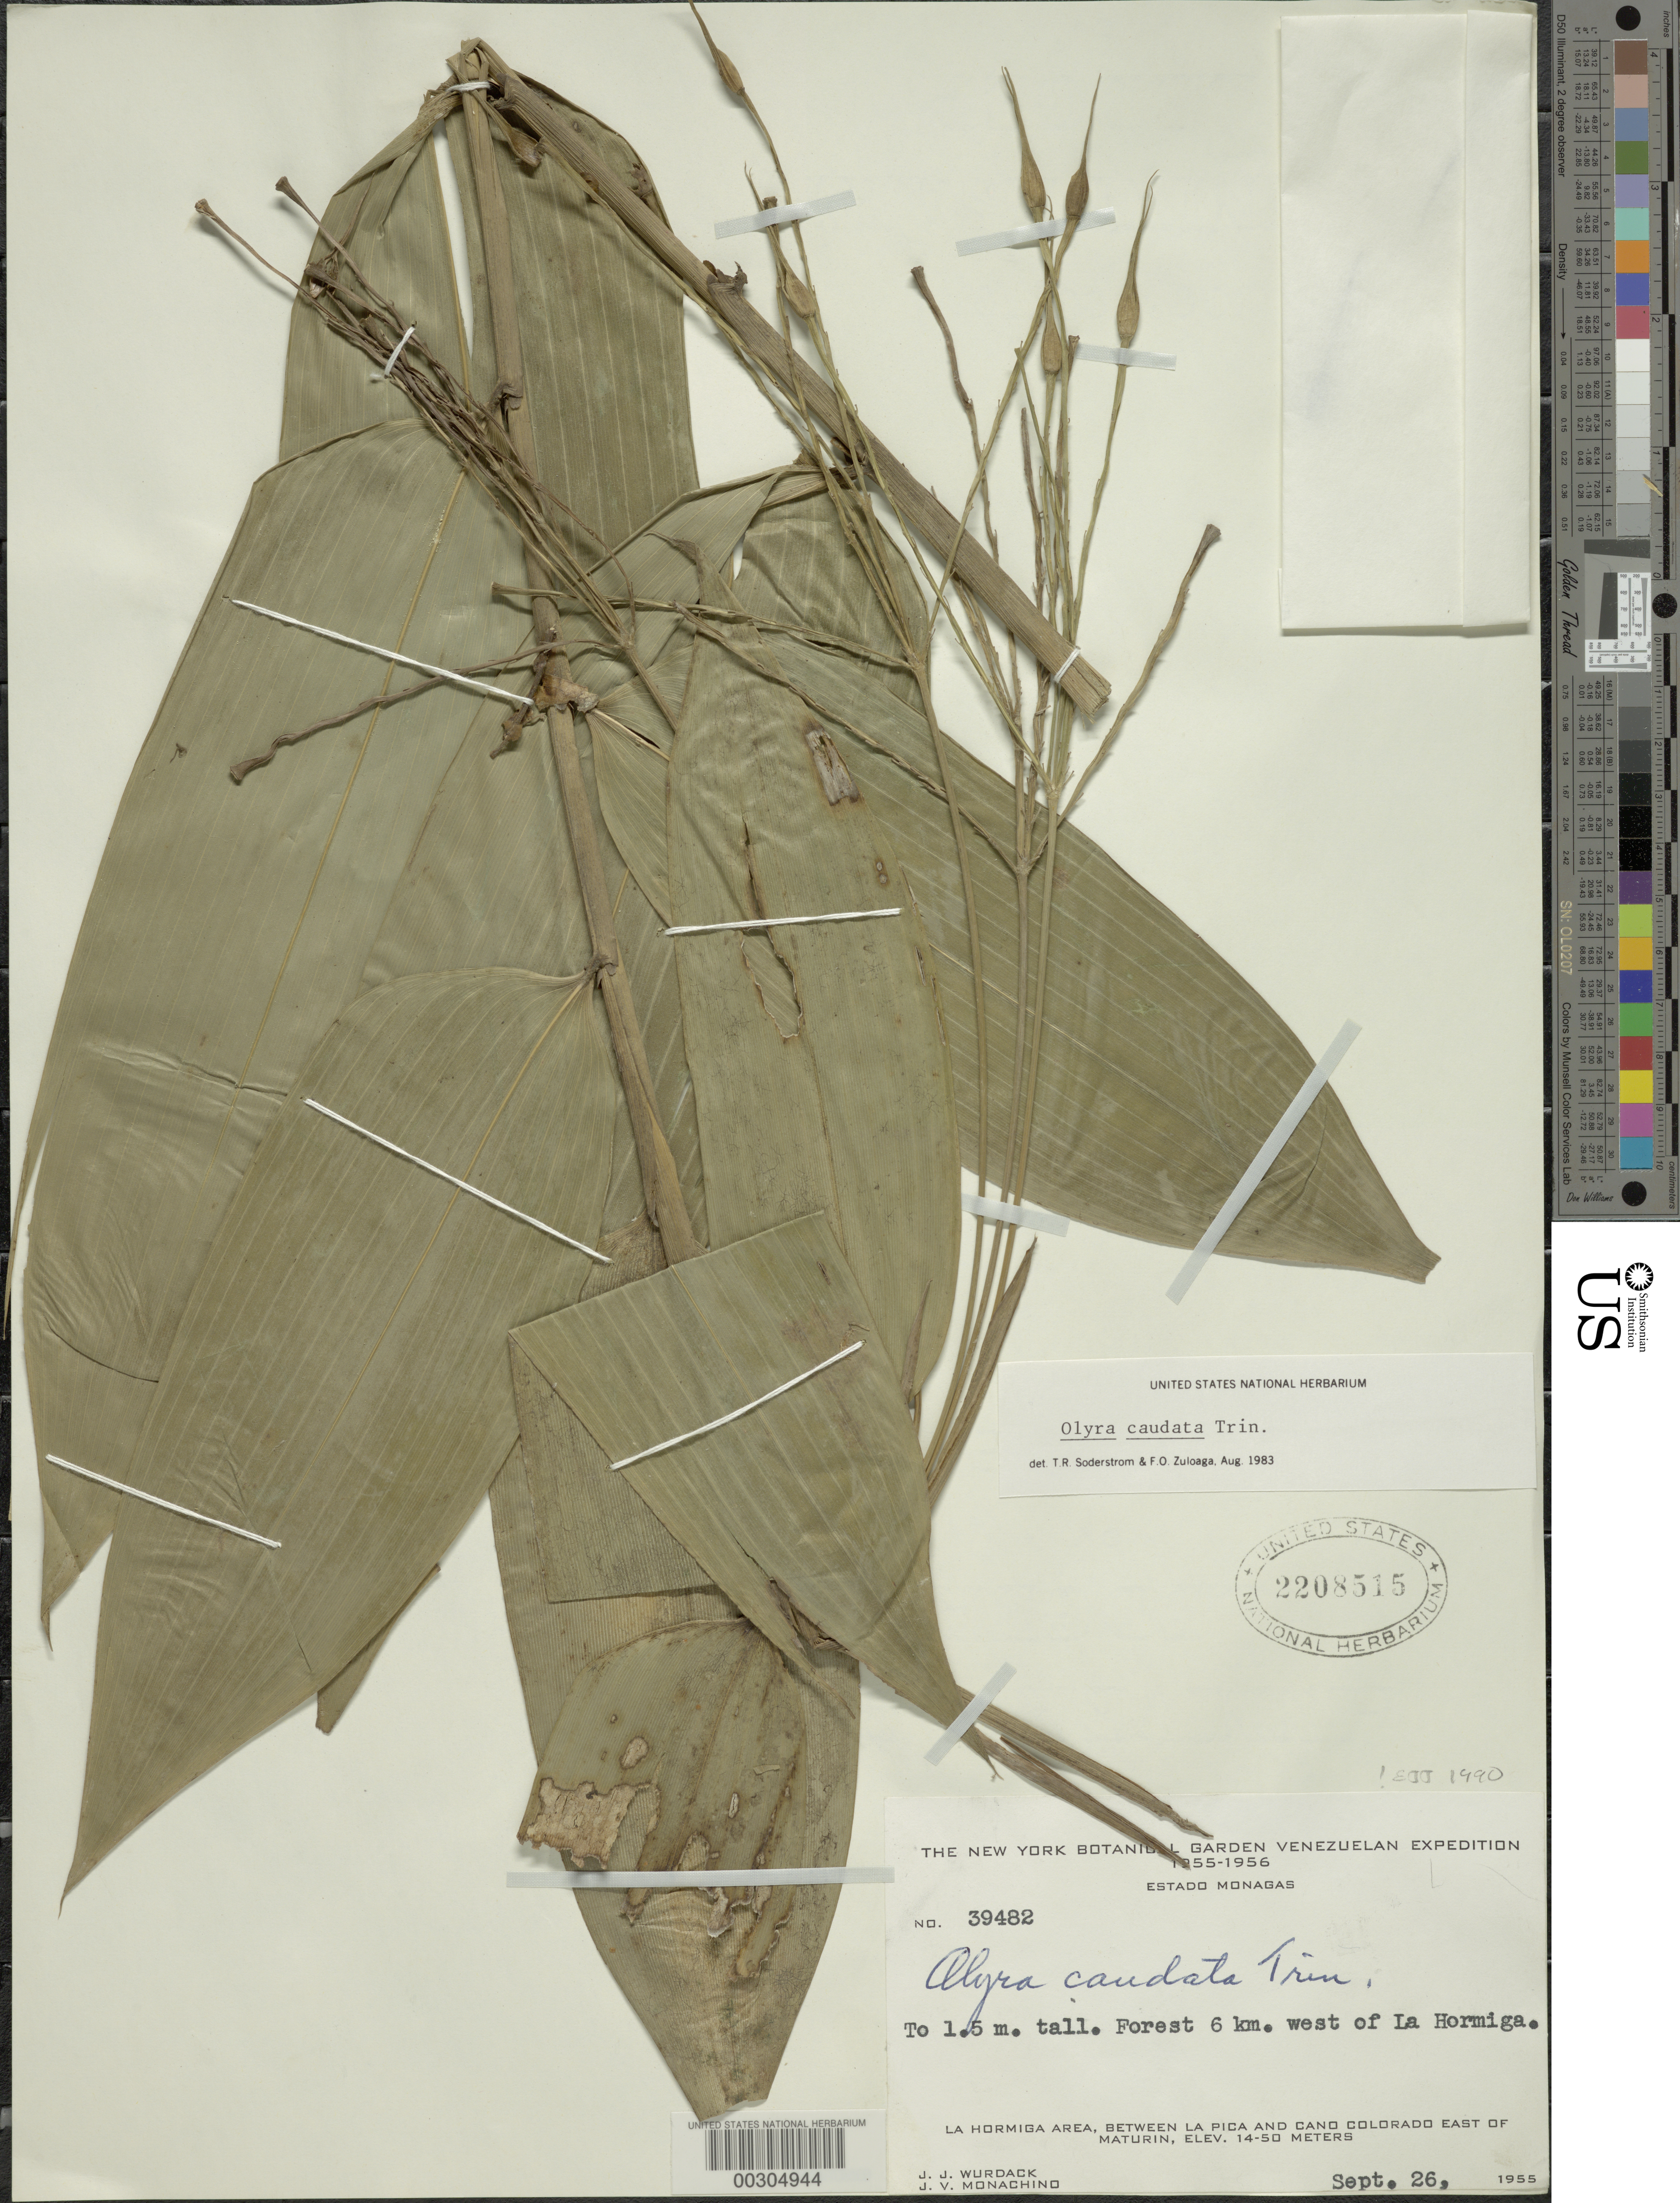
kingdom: Plantae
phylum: Tracheophyta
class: Liliopsida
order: Poales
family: Poaceae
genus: Olyra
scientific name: Olyra caudata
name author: Trin.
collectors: J. J. Wurdack & J. V. Monachino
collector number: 29482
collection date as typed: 26 Sep 1955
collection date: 1955-09-26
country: Venezuela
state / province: Monagas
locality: La hormiga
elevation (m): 14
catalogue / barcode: US 2208515